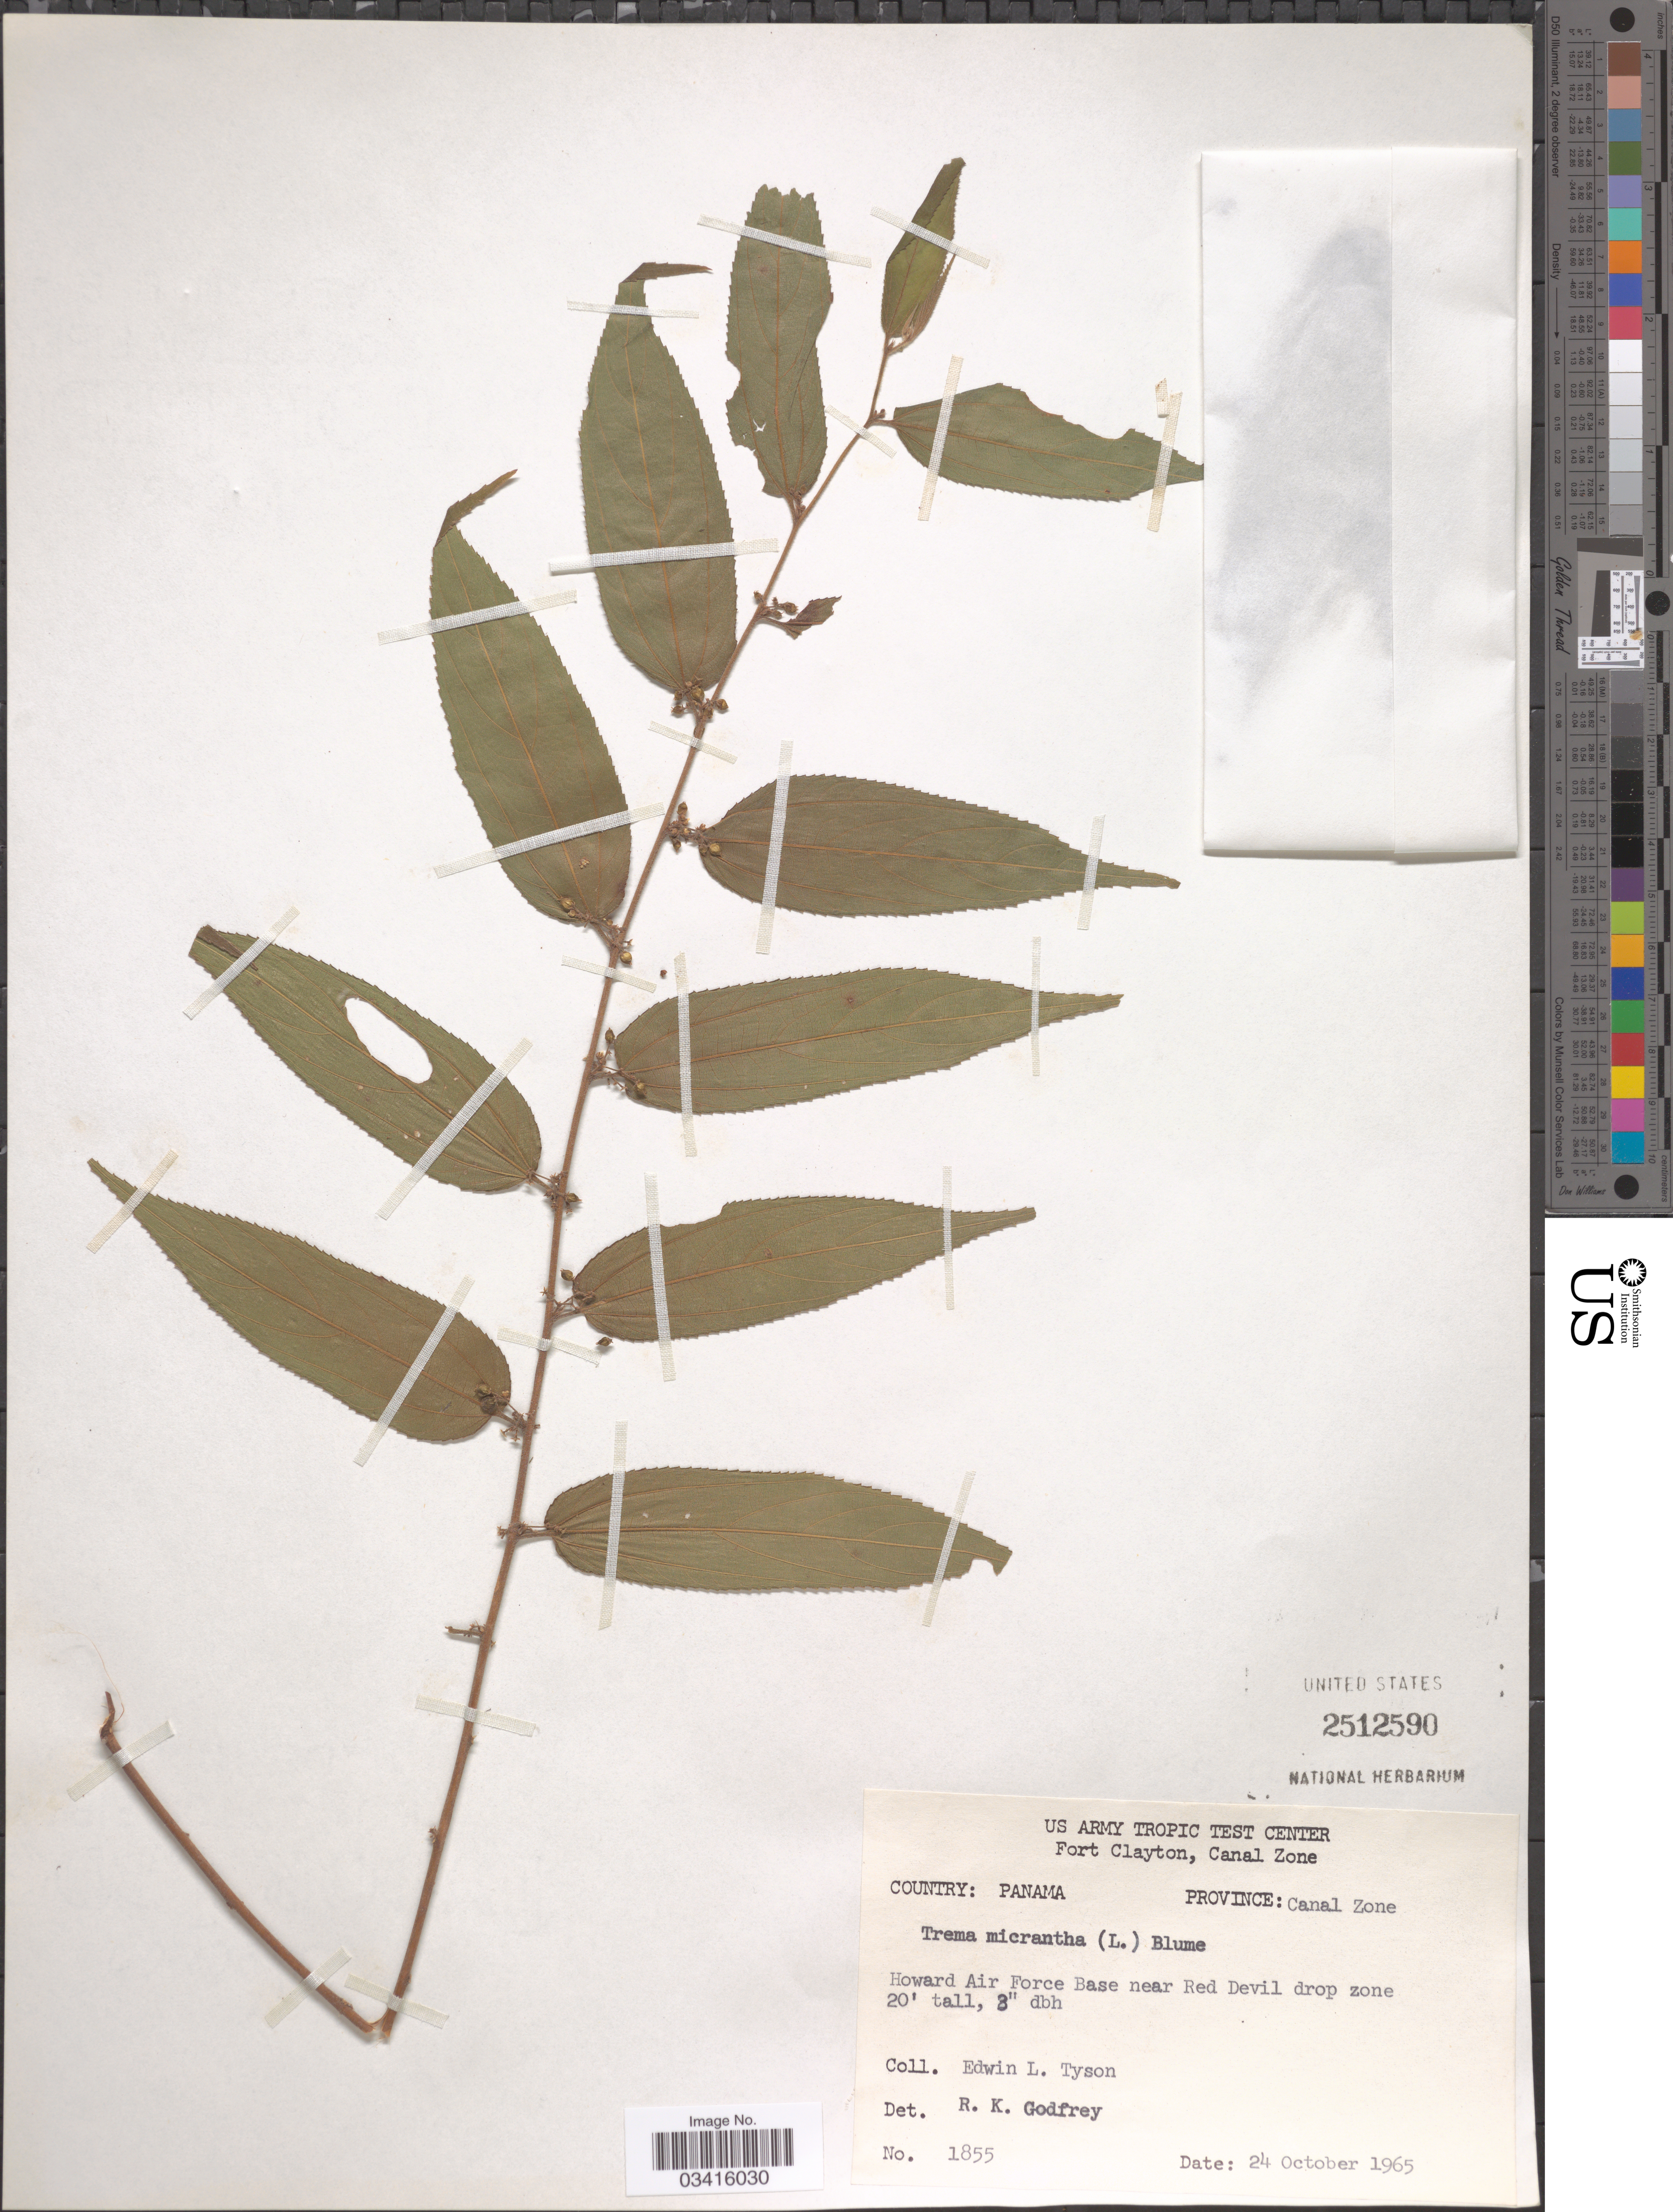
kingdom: Plantae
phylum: Tracheophyta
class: Magnoliopsida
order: Rosales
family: Cannabaceae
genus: Trema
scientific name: Trema micranthum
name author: (L.) Blume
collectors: E. L. Tyson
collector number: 1855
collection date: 1965-10-24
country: Panama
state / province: Colón / Panamá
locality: Province: Canal Zone. Howard Air Force Base near Red Devil drop zone.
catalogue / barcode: US 2512590